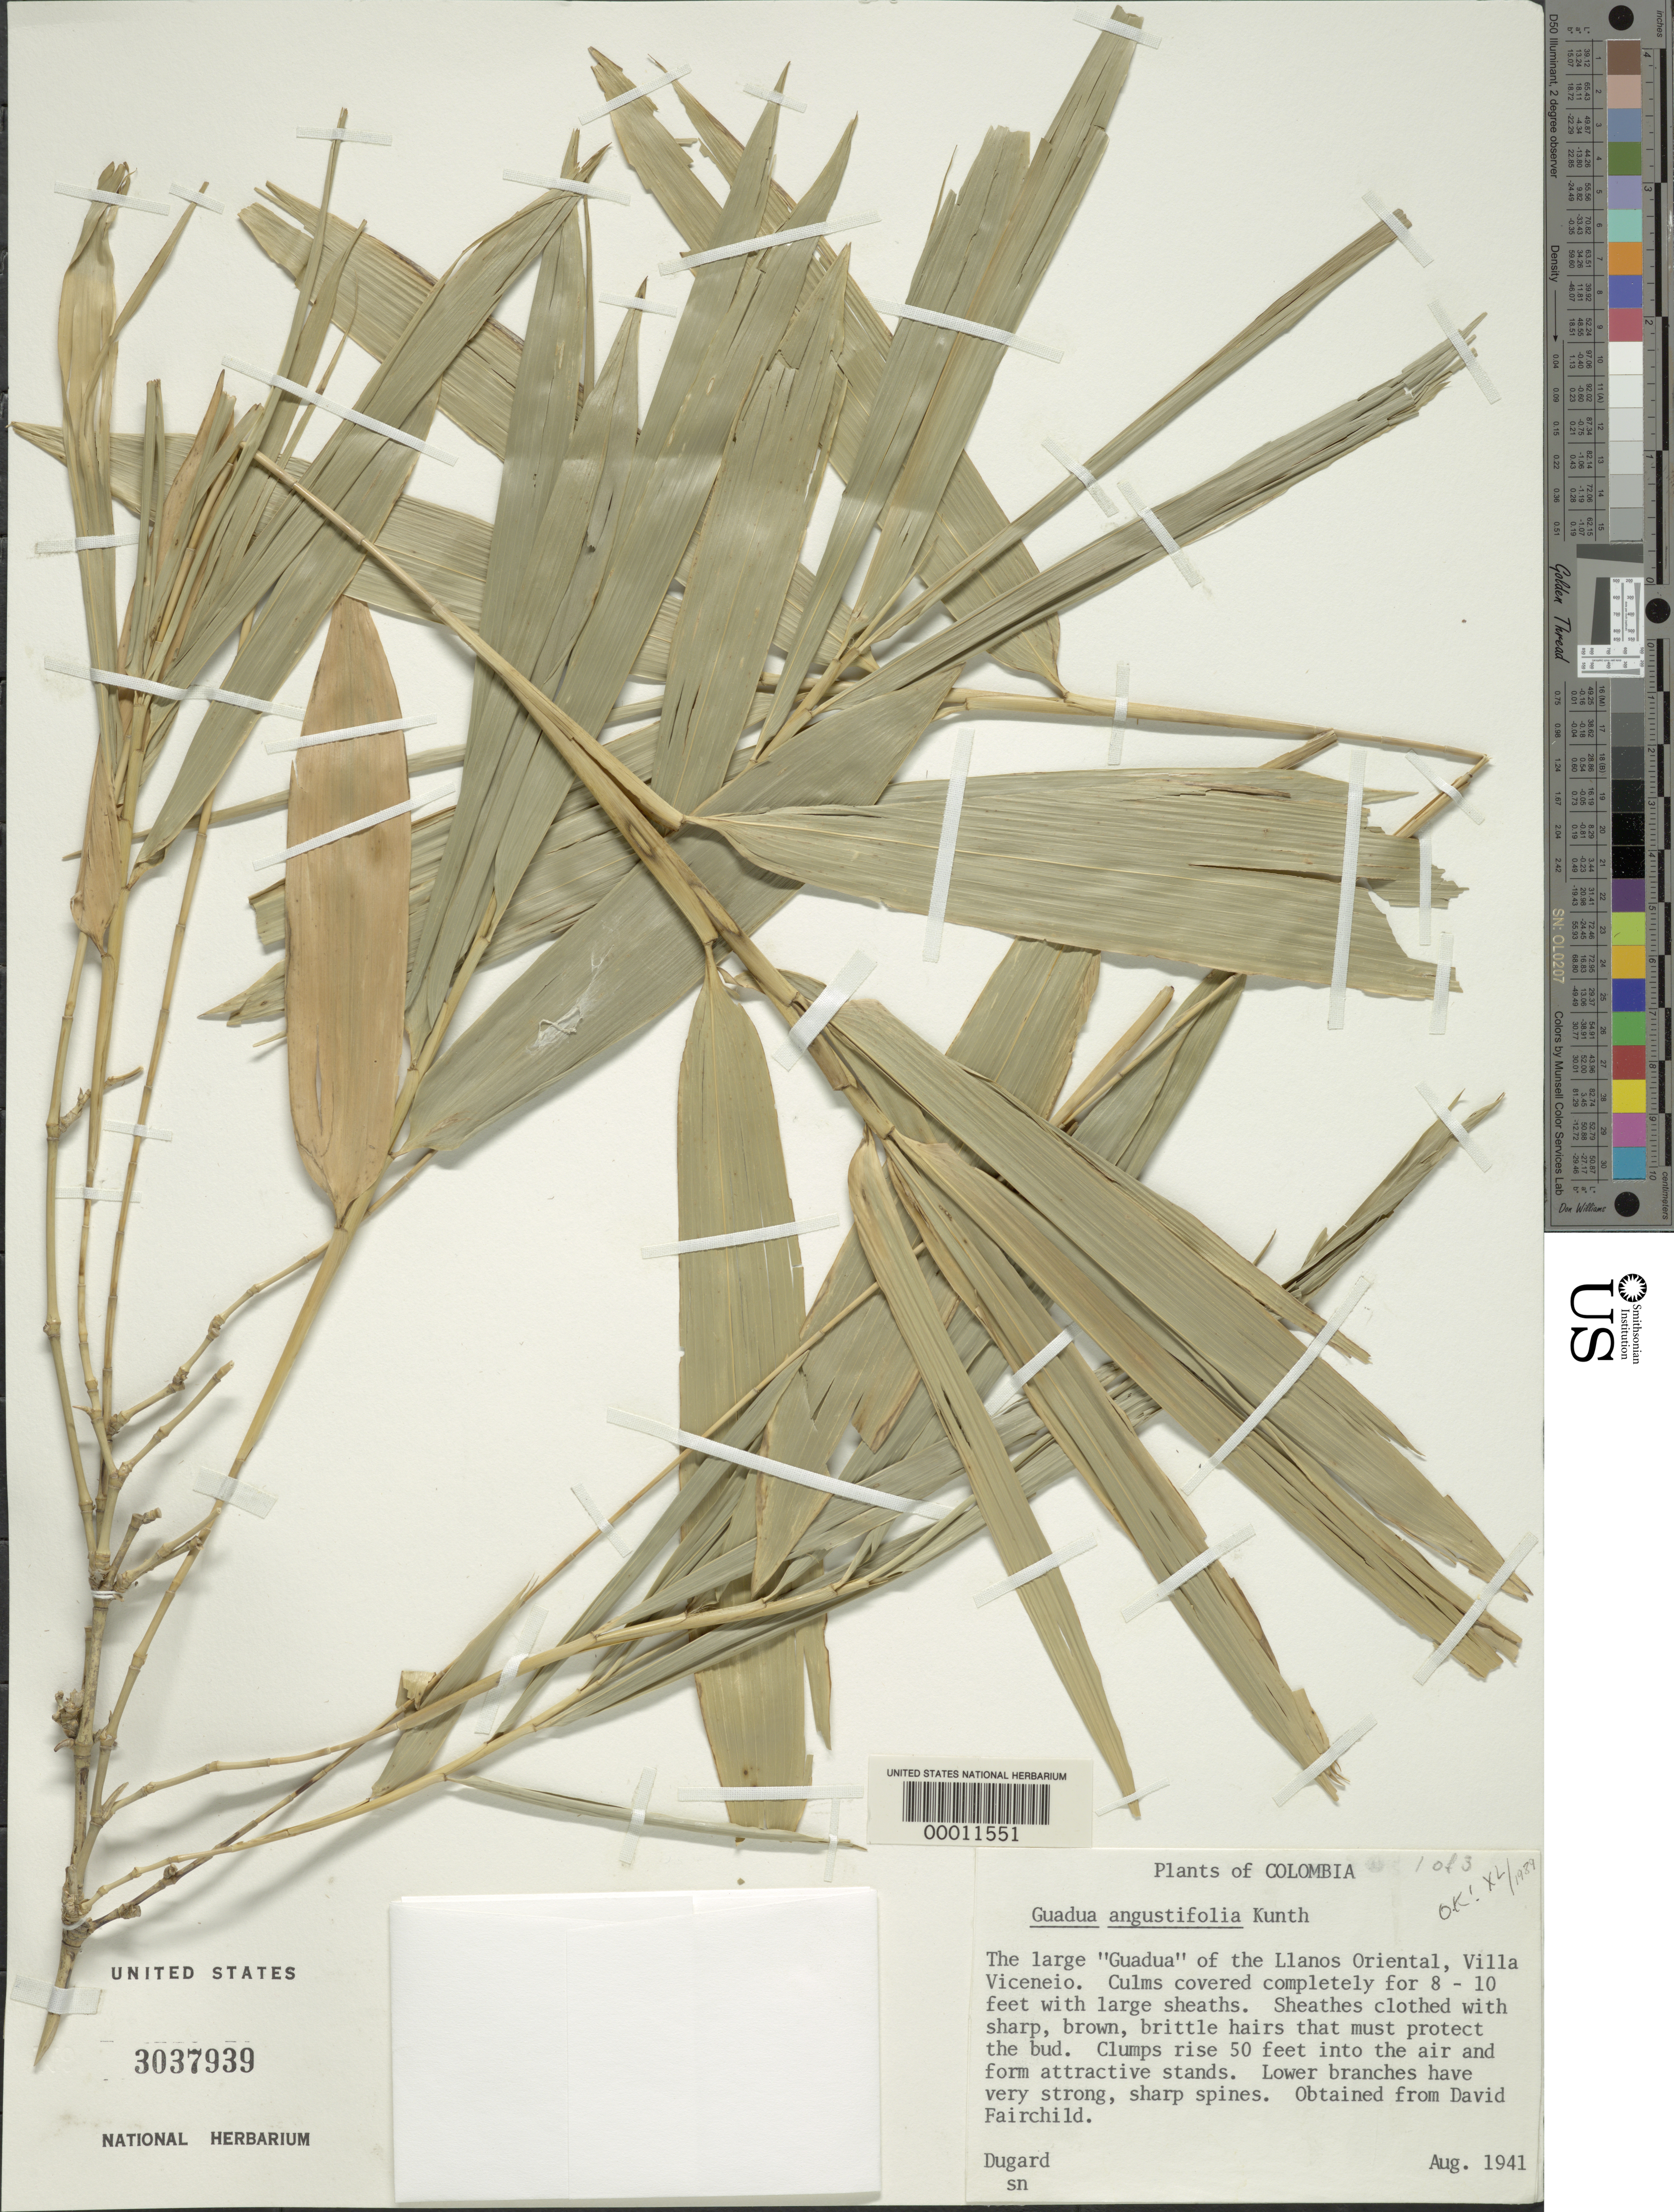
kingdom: Plantae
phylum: Tracheophyta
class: Liliopsida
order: Poales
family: Poaceae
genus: Guadua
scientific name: Guadua angustifolia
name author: Kunth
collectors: -. Dugard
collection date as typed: Aug 1941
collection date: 1941-08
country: Colombia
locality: Llanos Oriental, Villa Viceneio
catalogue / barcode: US 3037939